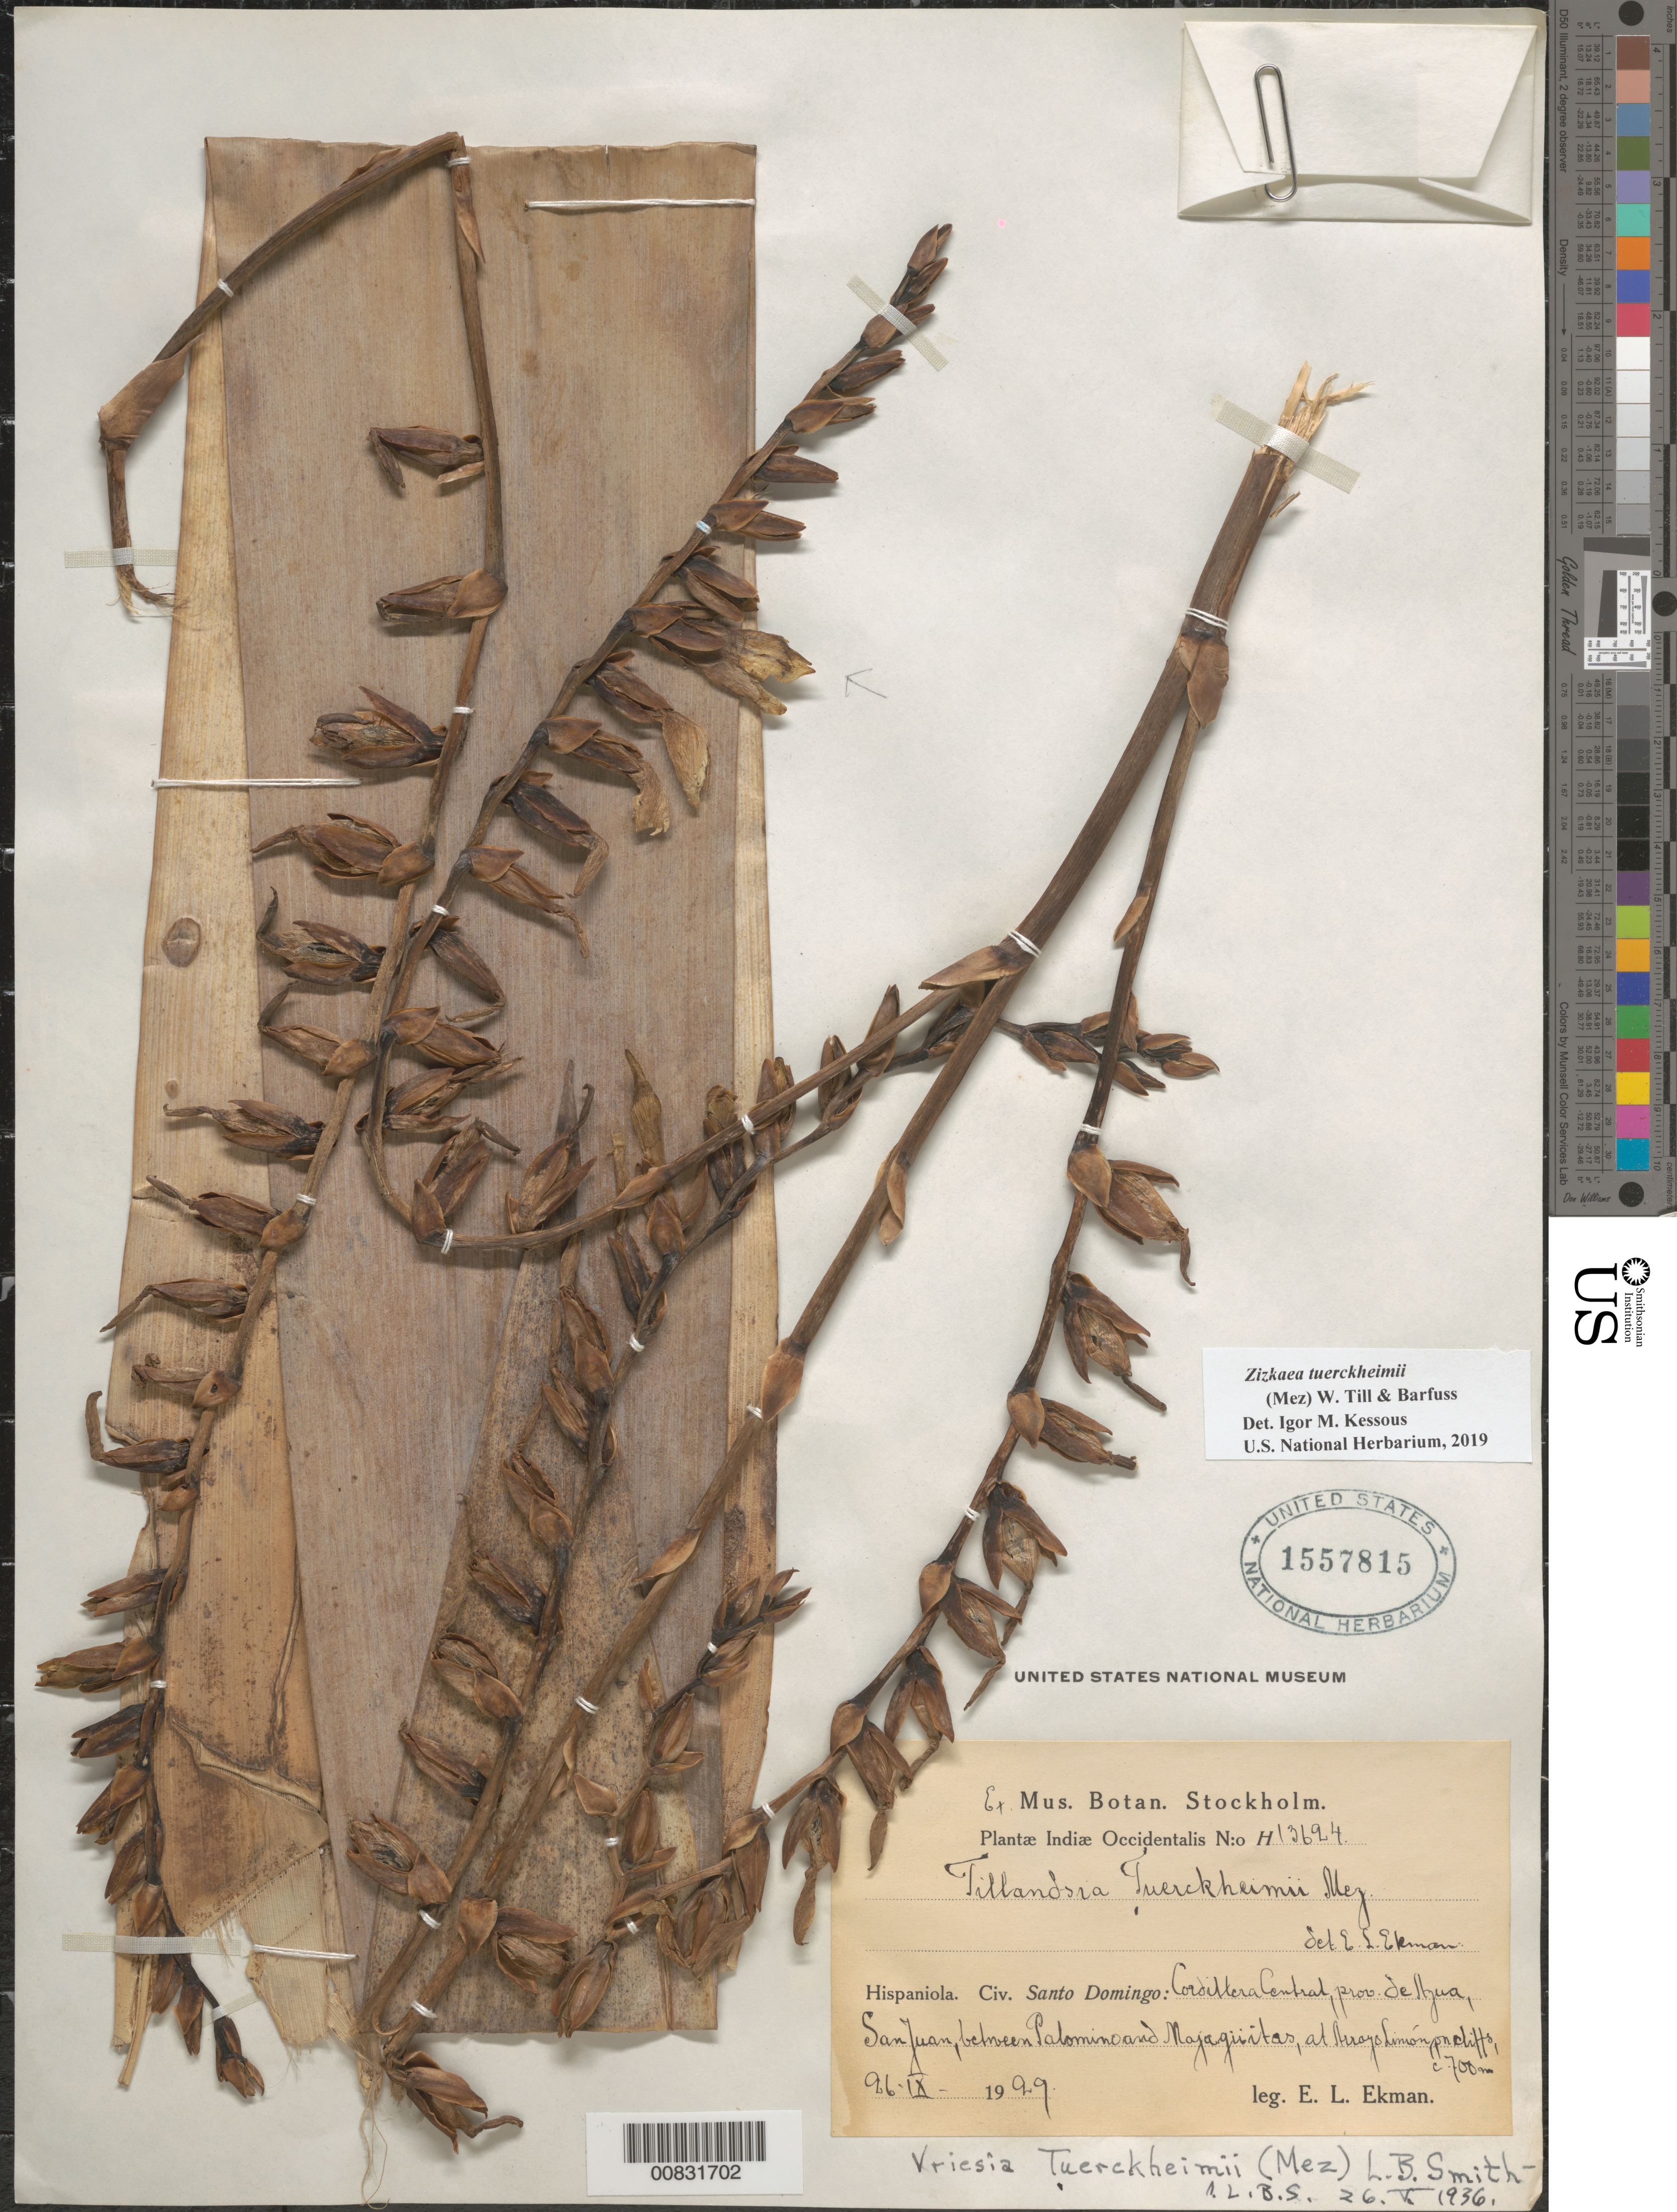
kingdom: Plantae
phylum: Tracheophyta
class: Liliopsida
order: Poales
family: Bromeliaceae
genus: Zizkaea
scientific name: Zizkaea tuerckheimii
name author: (Mez) W. Till & Barfuss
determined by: Kessous, Igor M.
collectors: E. L. Ekman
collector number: H 13624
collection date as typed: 26 Sep 1929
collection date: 1929-09-26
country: Dominican Republic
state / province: Azua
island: Hispaniola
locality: Cordillera Central, San Juan between Palomino and Majagüitas, at "Arrays" Limón on cliffs.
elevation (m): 700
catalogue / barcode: US 1557815